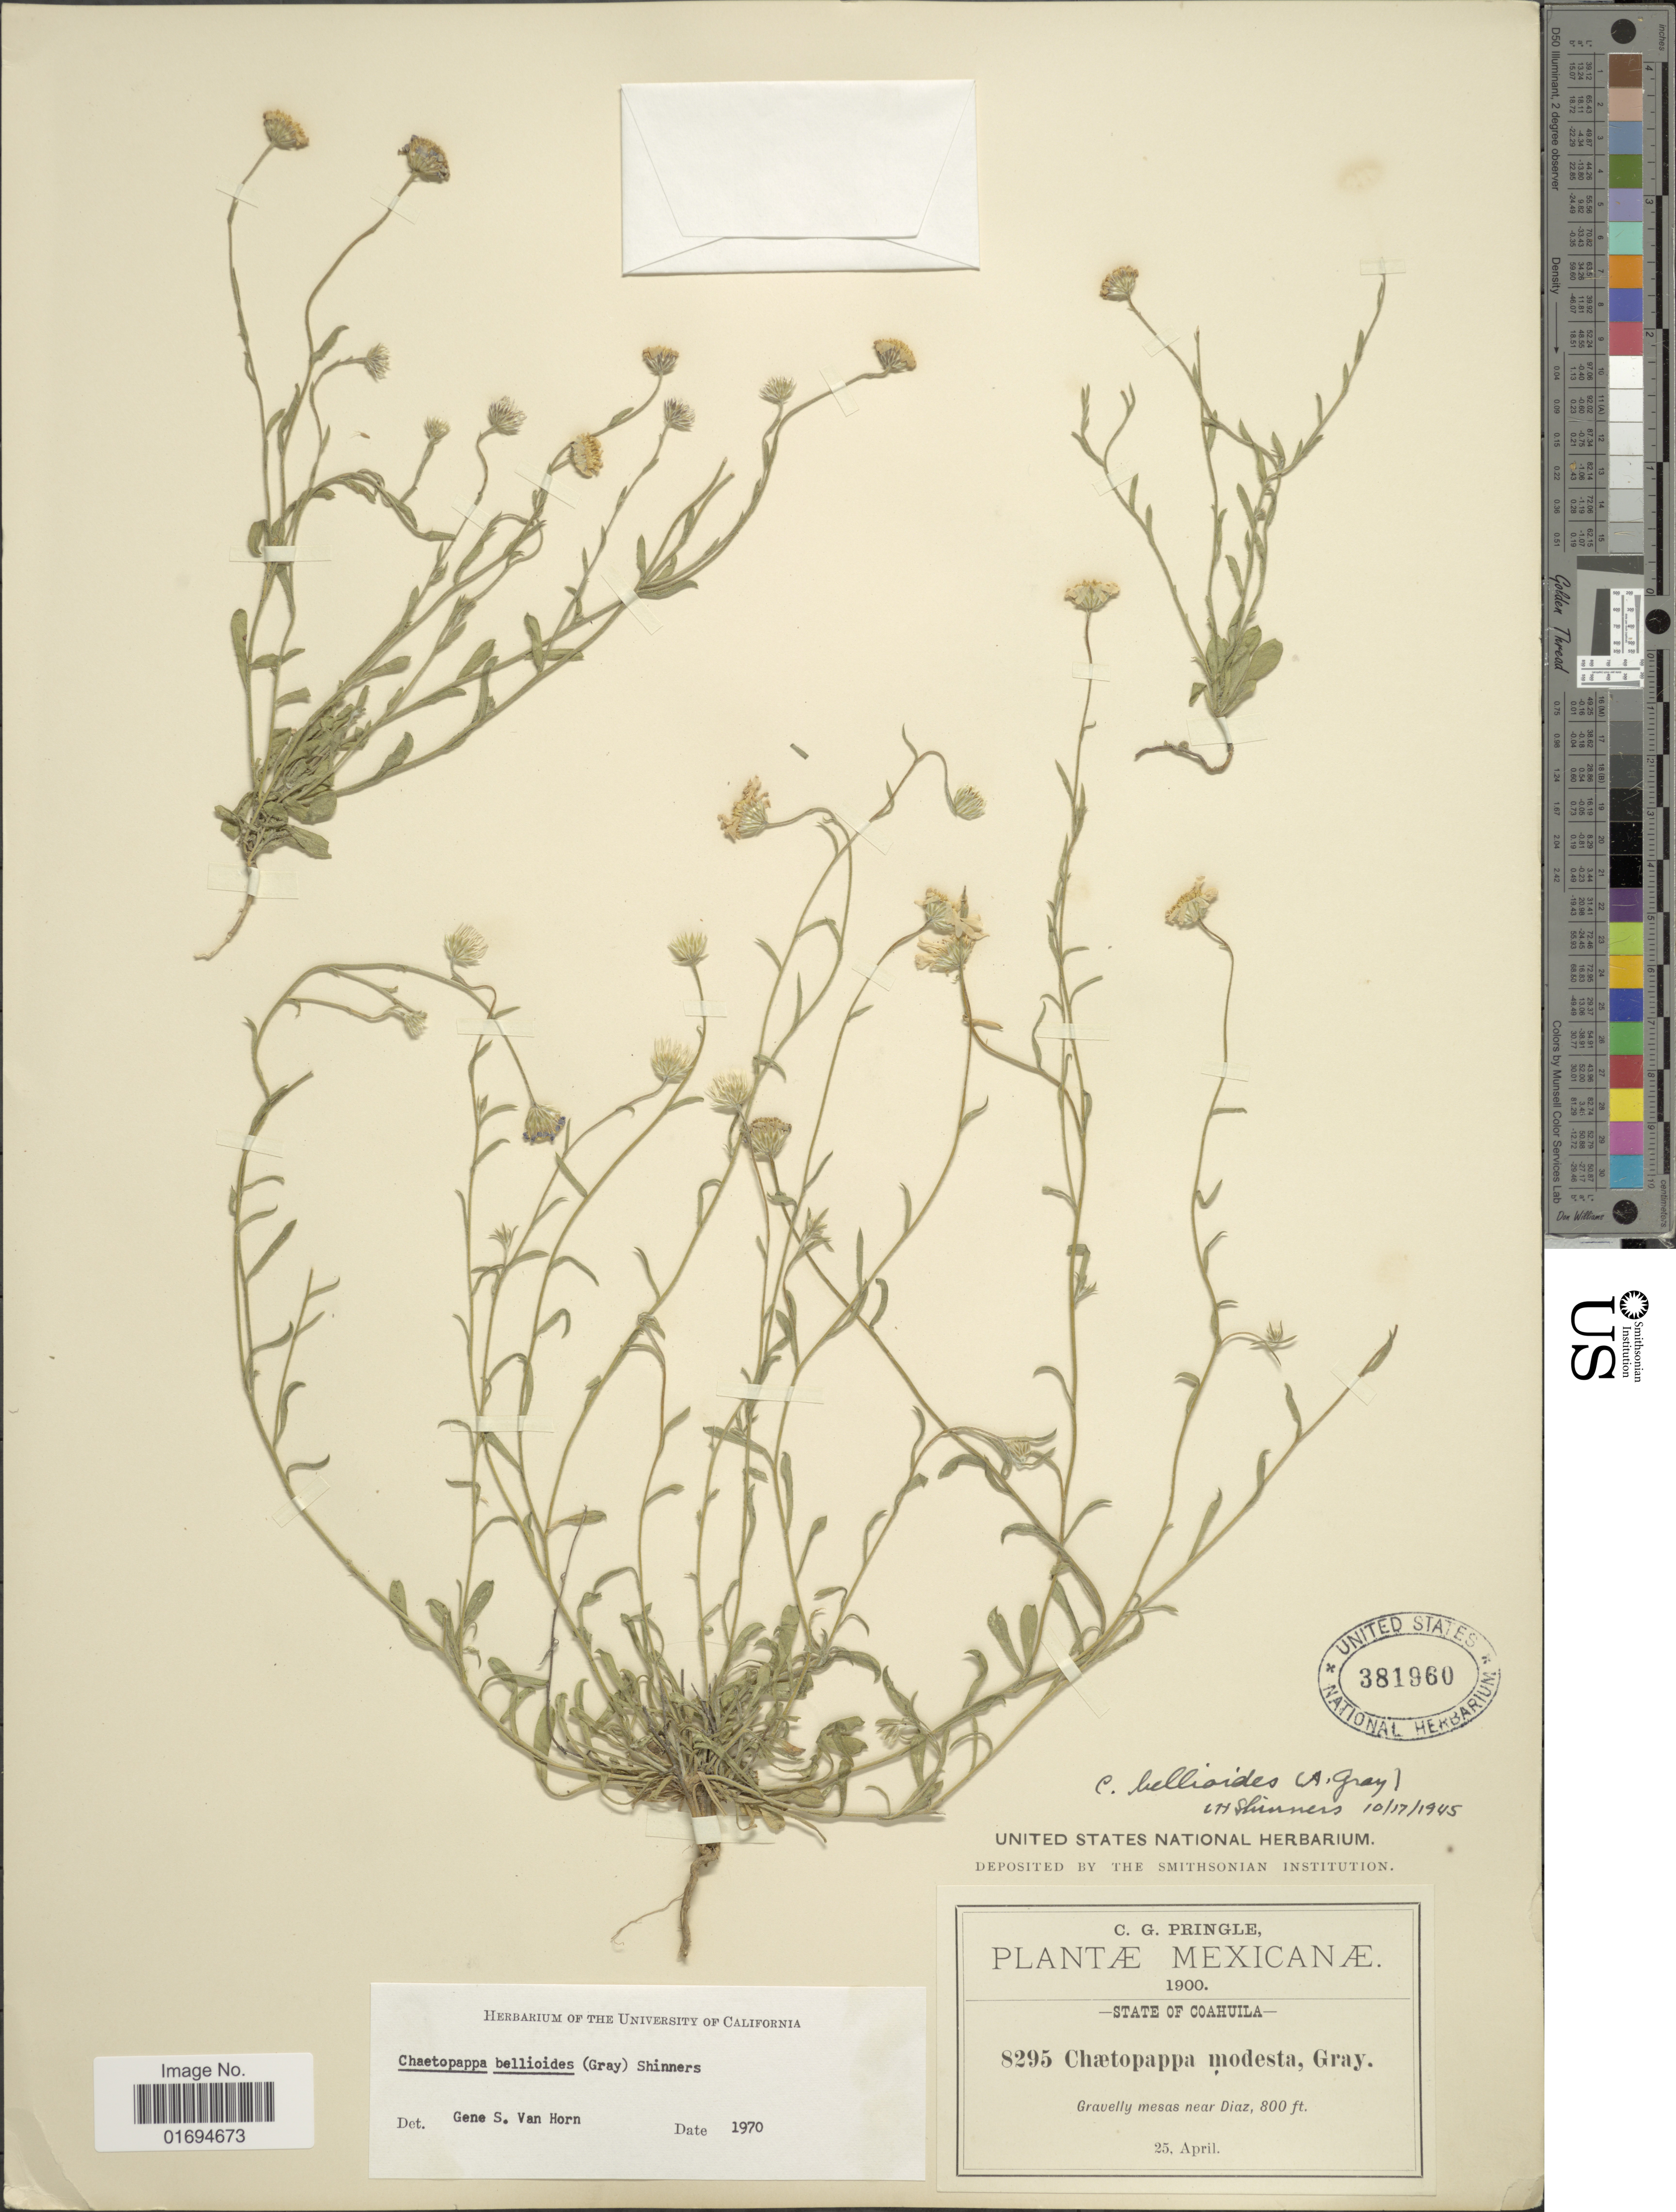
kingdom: Plantae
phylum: Tracheophyta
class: Magnoliopsida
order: Asterales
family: Asteraceae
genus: Chaetopappa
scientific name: Chaetopappa bellioides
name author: (A. Gray) Shinners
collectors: C. G. Pringle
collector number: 8295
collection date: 1900-04-25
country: Mexico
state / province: Coahuila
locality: Gravelly mesas near Diaz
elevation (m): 244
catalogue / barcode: US 381960